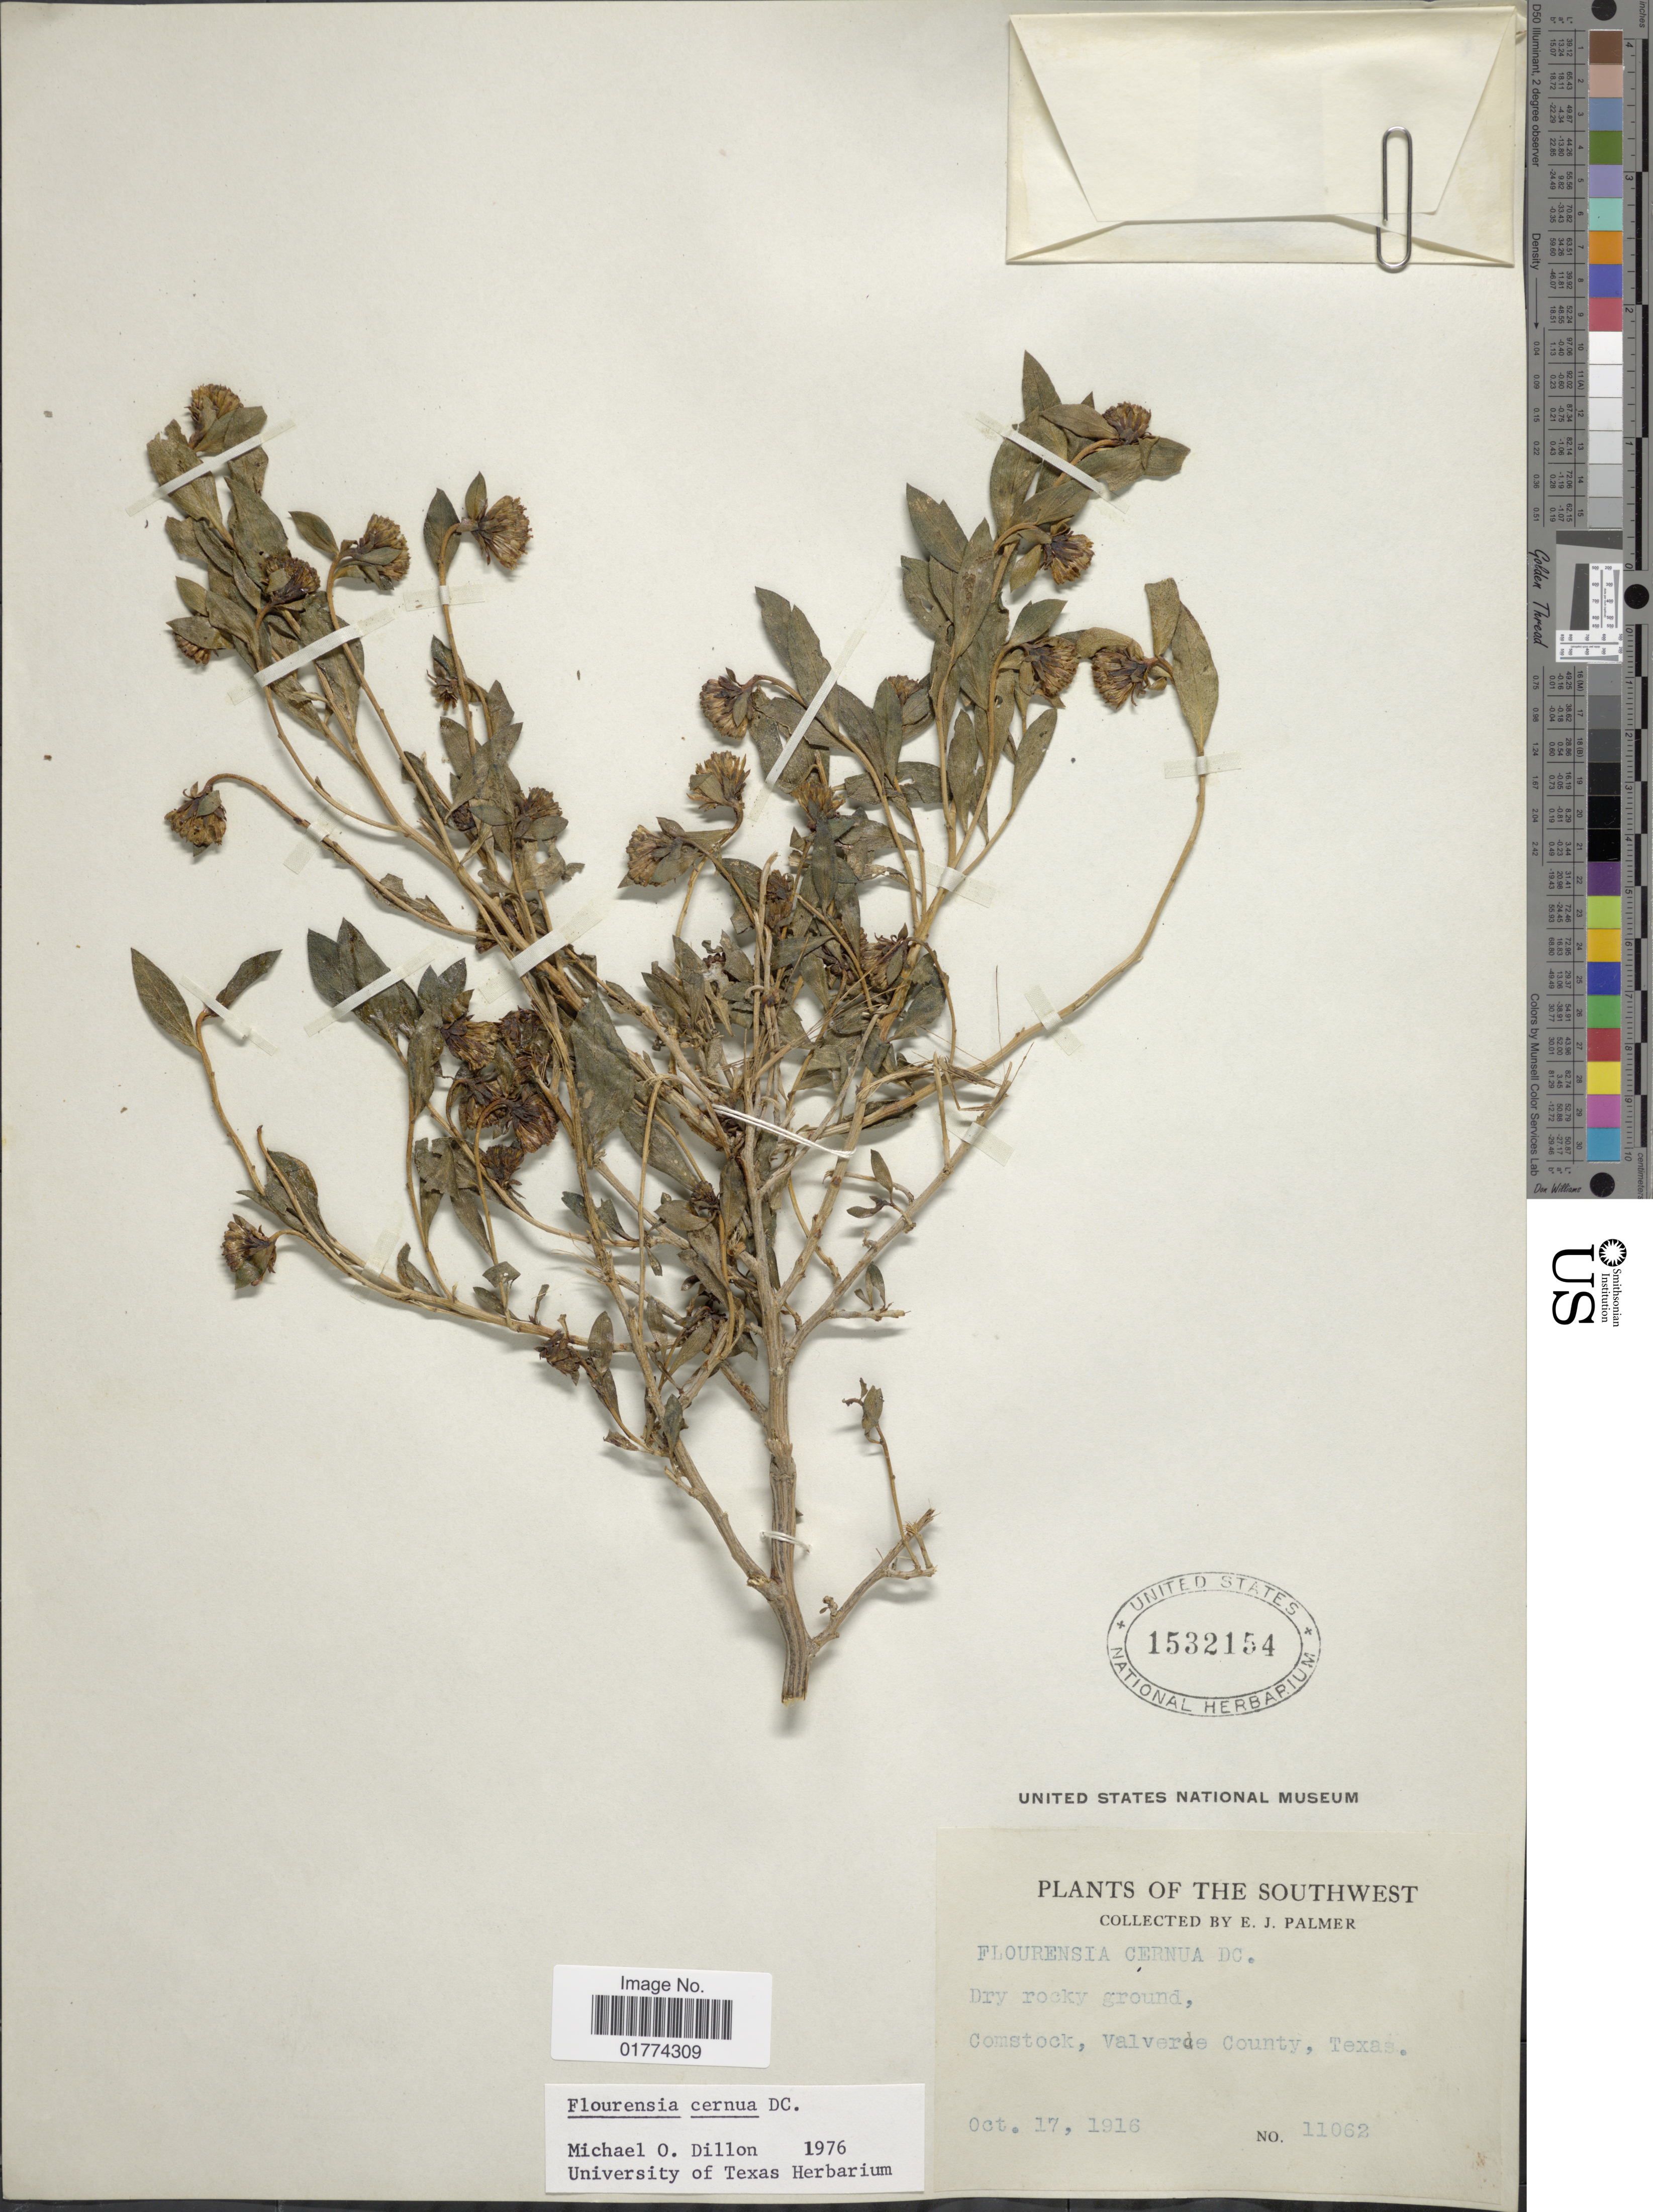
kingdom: Plantae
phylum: Tracheophyta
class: Magnoliopsida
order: Asterales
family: Asteraceae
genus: Flourensia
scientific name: Flourensia cernua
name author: DC.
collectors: E. J. Palmer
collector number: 11062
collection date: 1916-10-17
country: United States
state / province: Texas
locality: Southwest, Cemstock, valverde County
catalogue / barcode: US 1532154